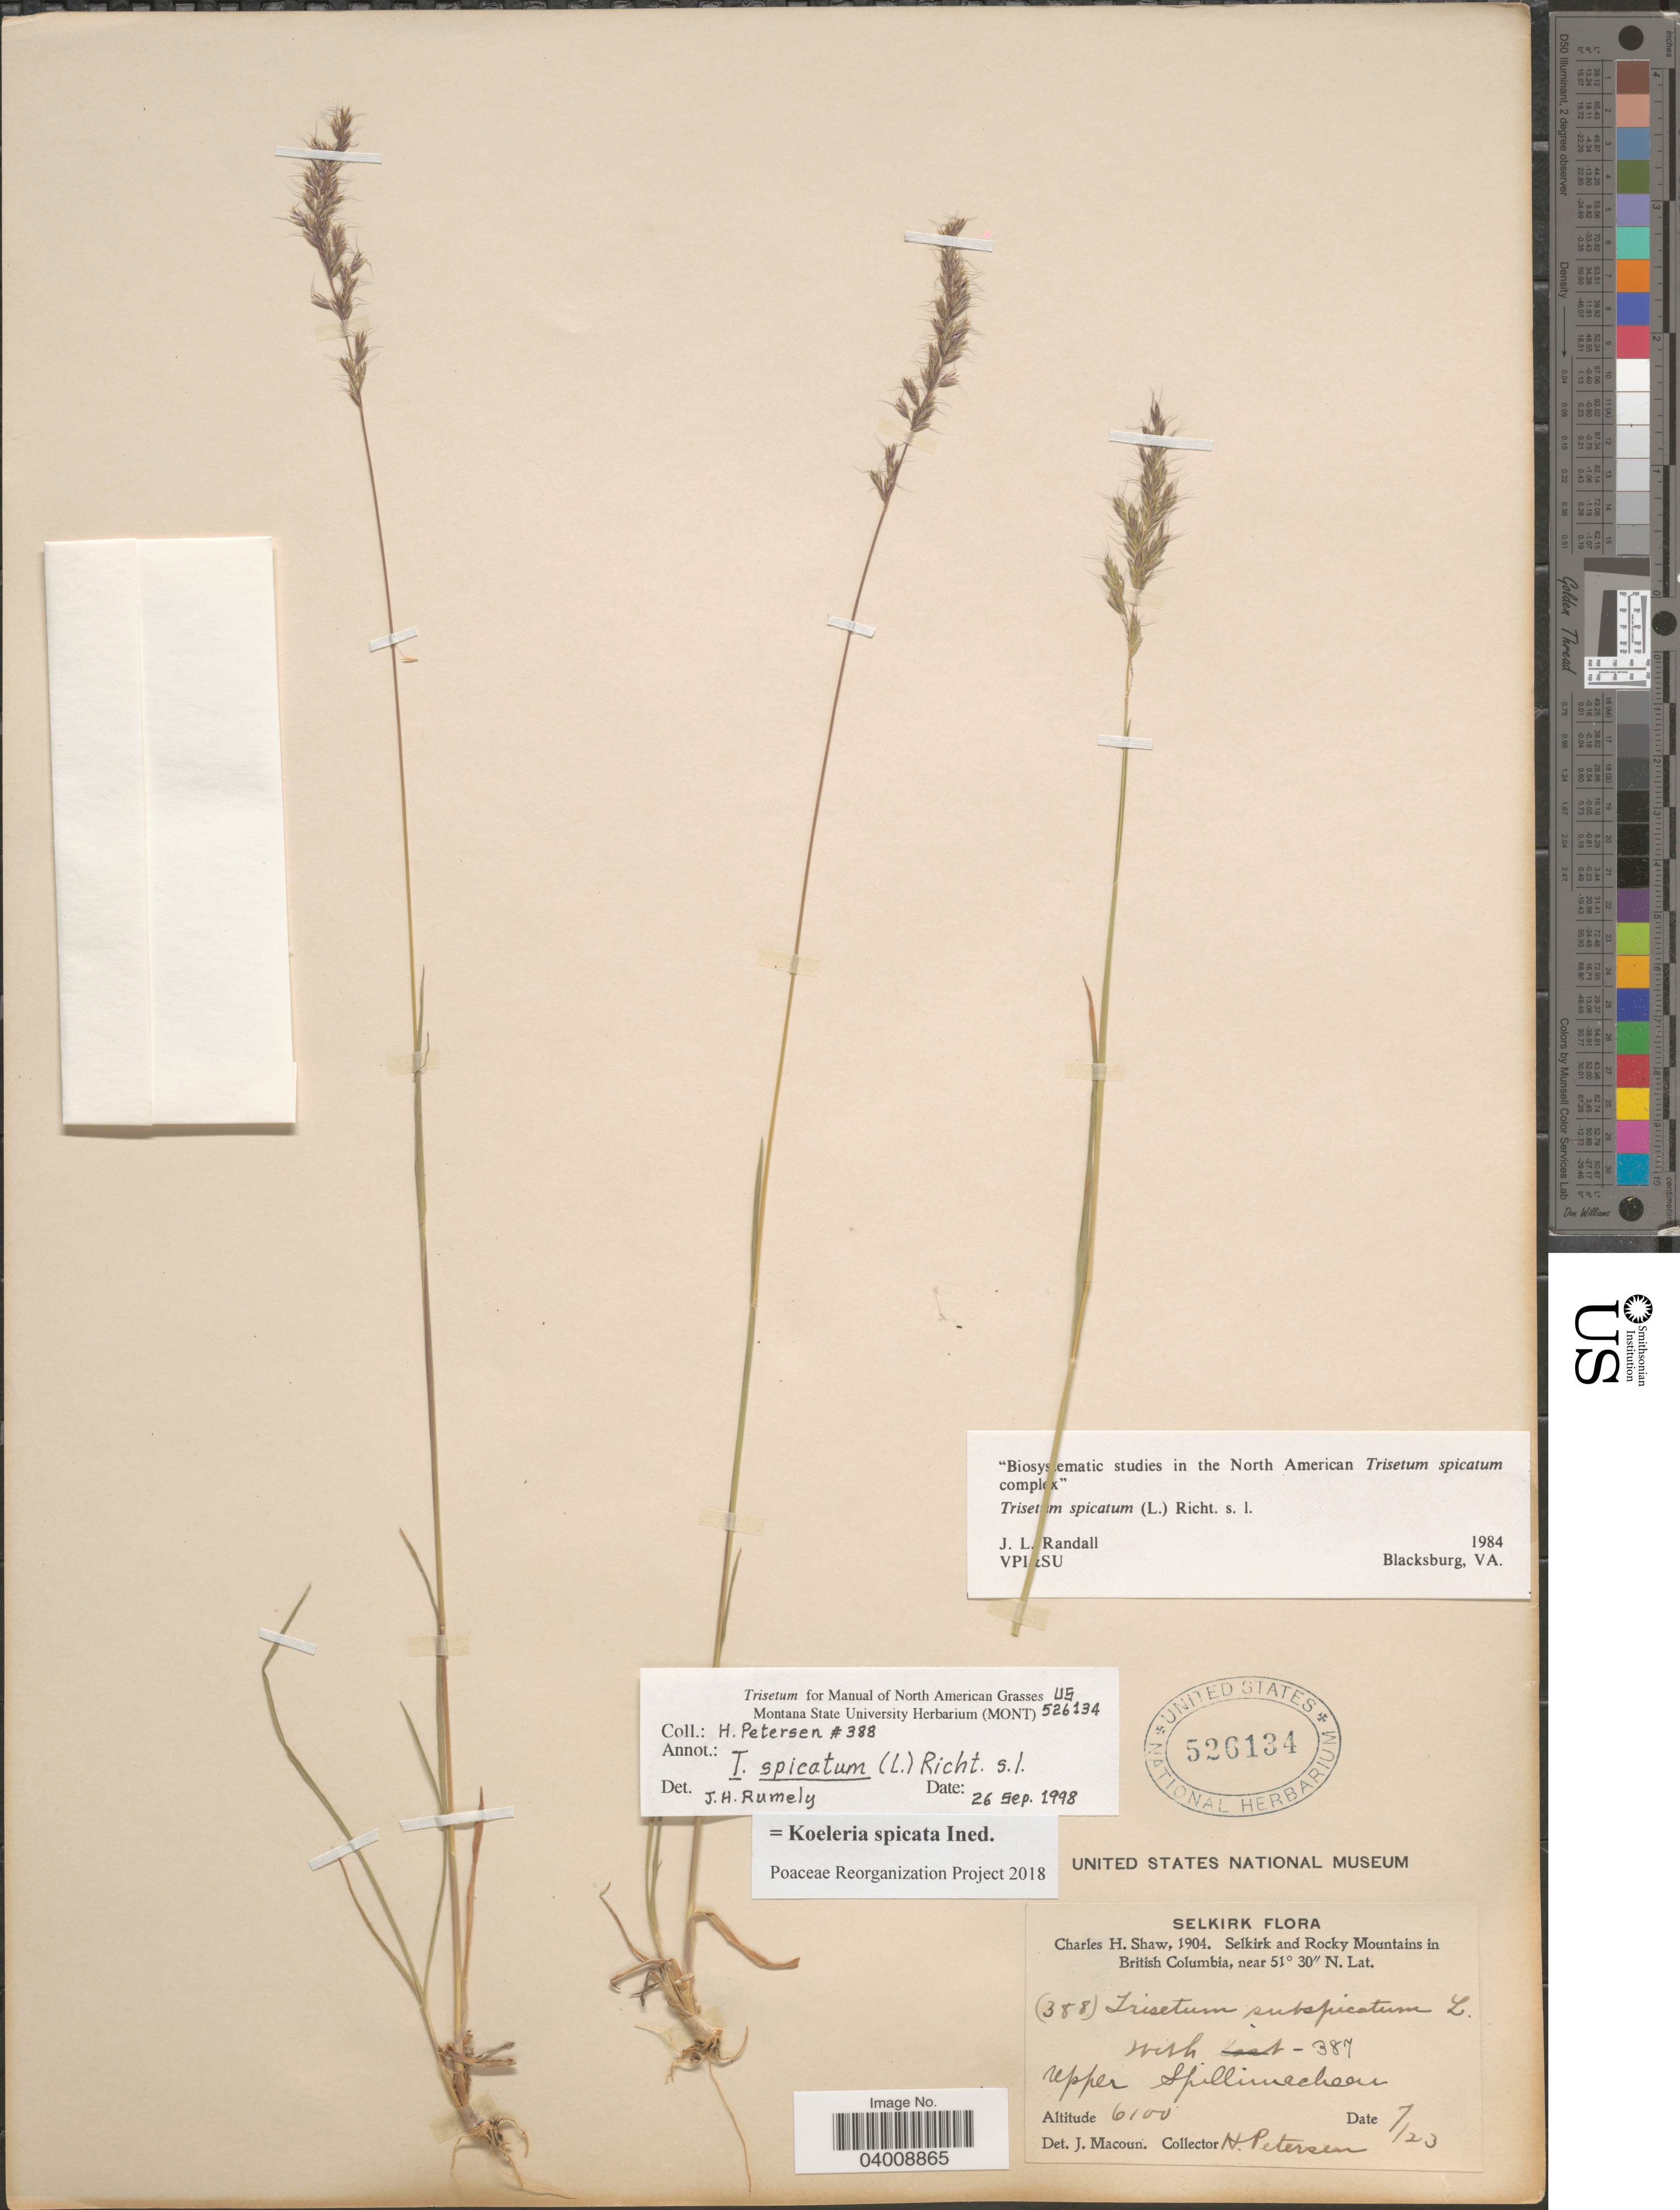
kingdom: Plantae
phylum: Tracheophyta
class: Liliopsida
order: Poales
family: Poaceae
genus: Koeleria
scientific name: Koeleria spicata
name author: (L.) Barberá et al.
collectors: H. Petersen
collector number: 388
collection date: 1904-07-23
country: Canada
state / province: British Columbia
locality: Selkirk. Selkirk and Rocky Mountains in British Columbia. Upper Spillimacheen.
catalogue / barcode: US 526134